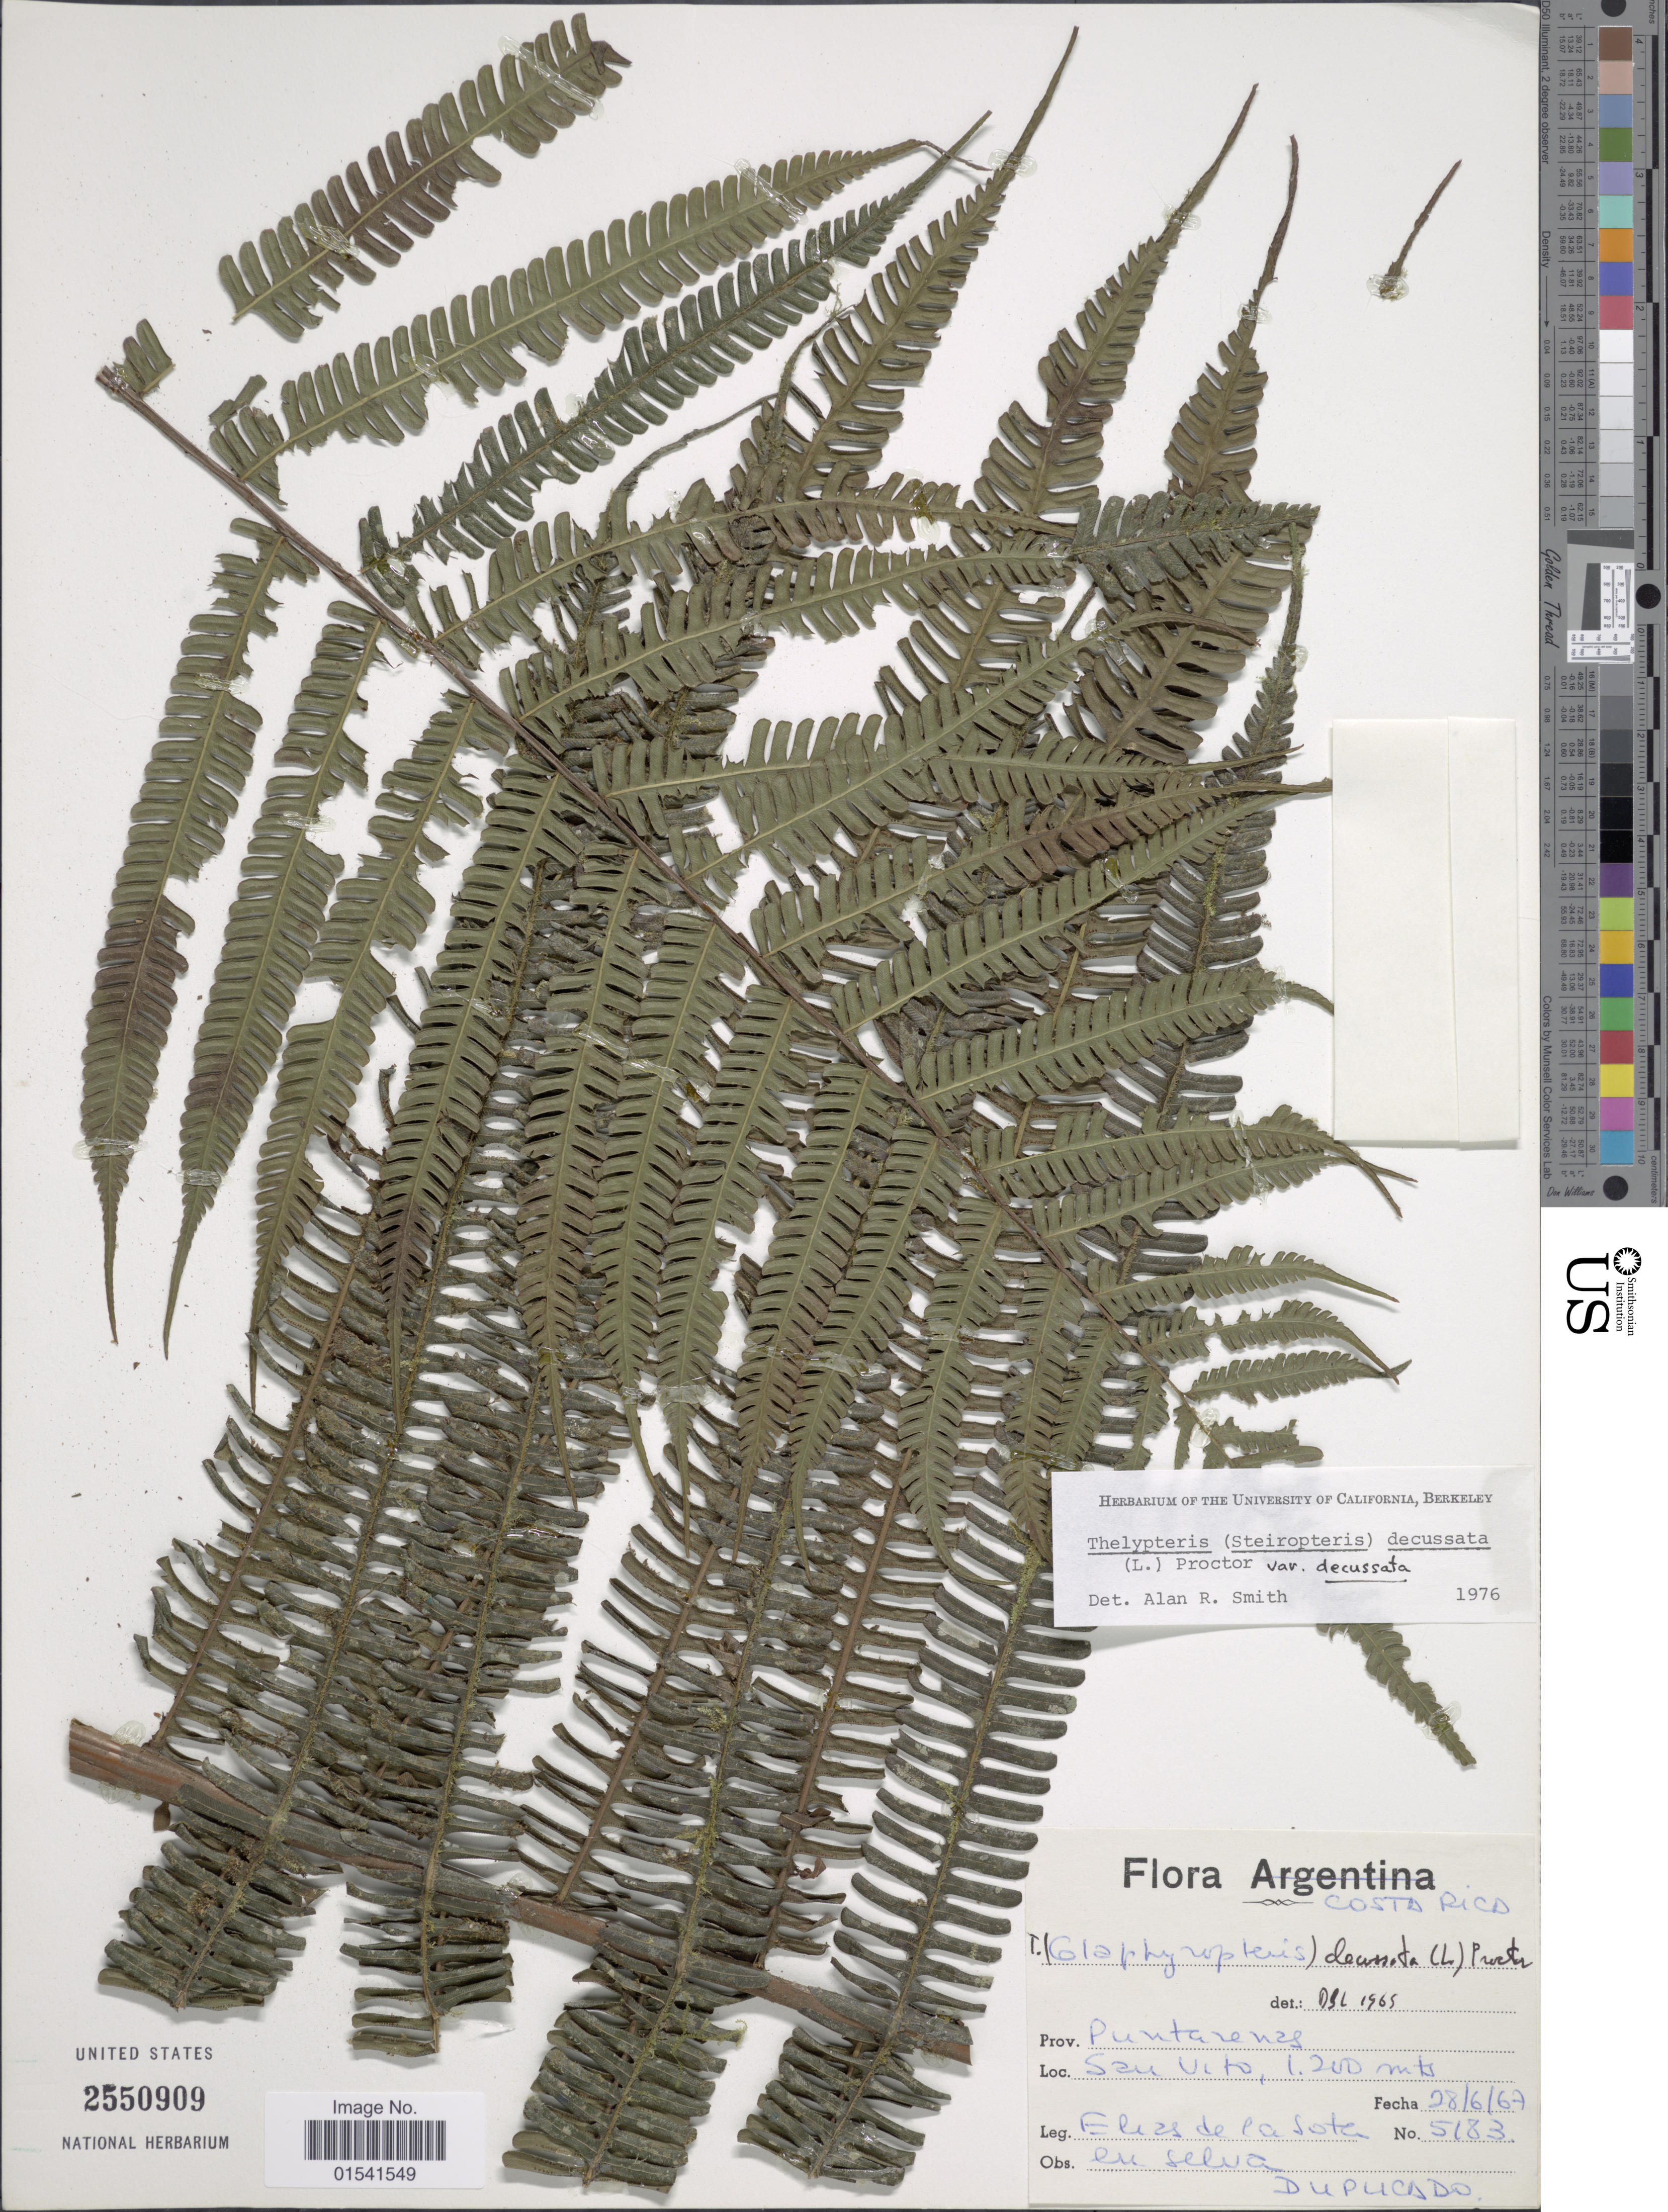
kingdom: Plantae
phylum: Tracheophyta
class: Polypodiopsida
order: Polypodiales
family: Thelypteridaceae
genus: Steiropteris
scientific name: Steiropteris decussata var. decussata (L.) comb. nov., ined. 2015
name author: (L.)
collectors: E. R. de la Sota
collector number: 5183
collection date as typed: Transcribed d/m/y: 28/6/67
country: Costa Rica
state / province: Puntarenas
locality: Szu Vito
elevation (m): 1200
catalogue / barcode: US 2550909